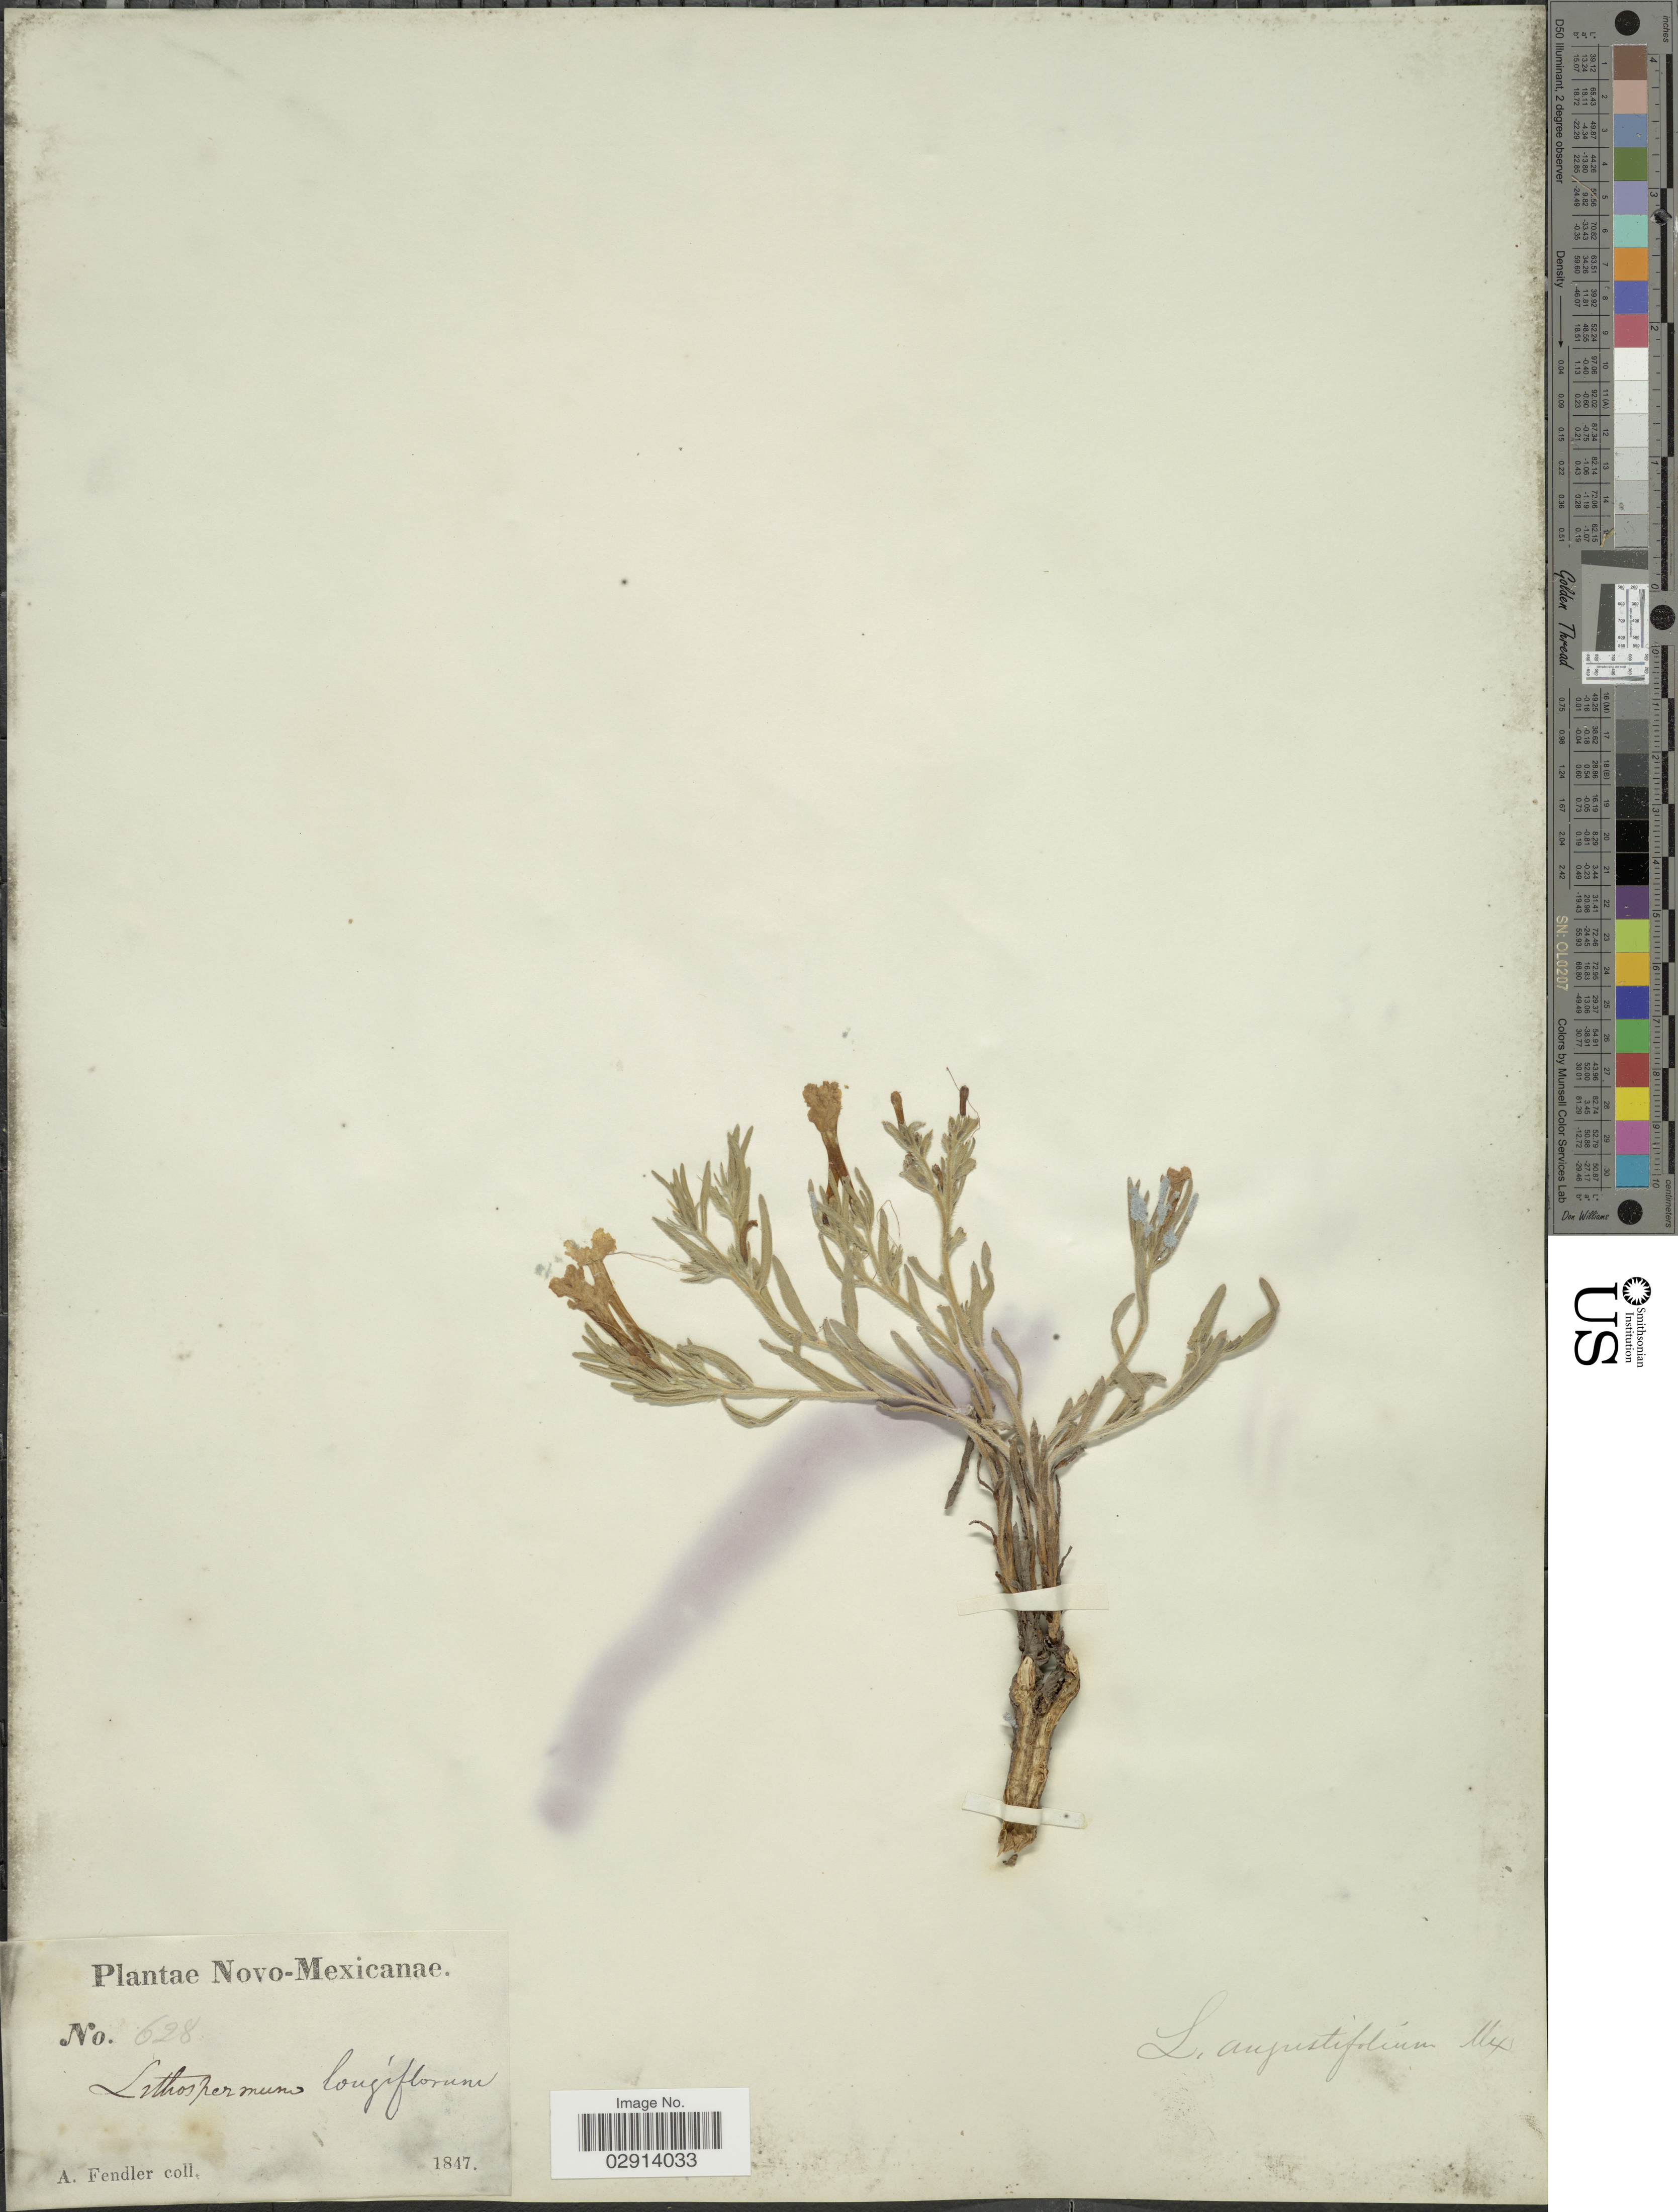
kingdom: Plantae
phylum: Tracheophyta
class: Magnoliopsida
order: Boraginales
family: Boraginaceae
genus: Lithospermum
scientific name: Lithospermum incisum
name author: Lehm.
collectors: A. Fendler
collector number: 628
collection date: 1847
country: United States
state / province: New Mexico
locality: Novo-Mexicanae.